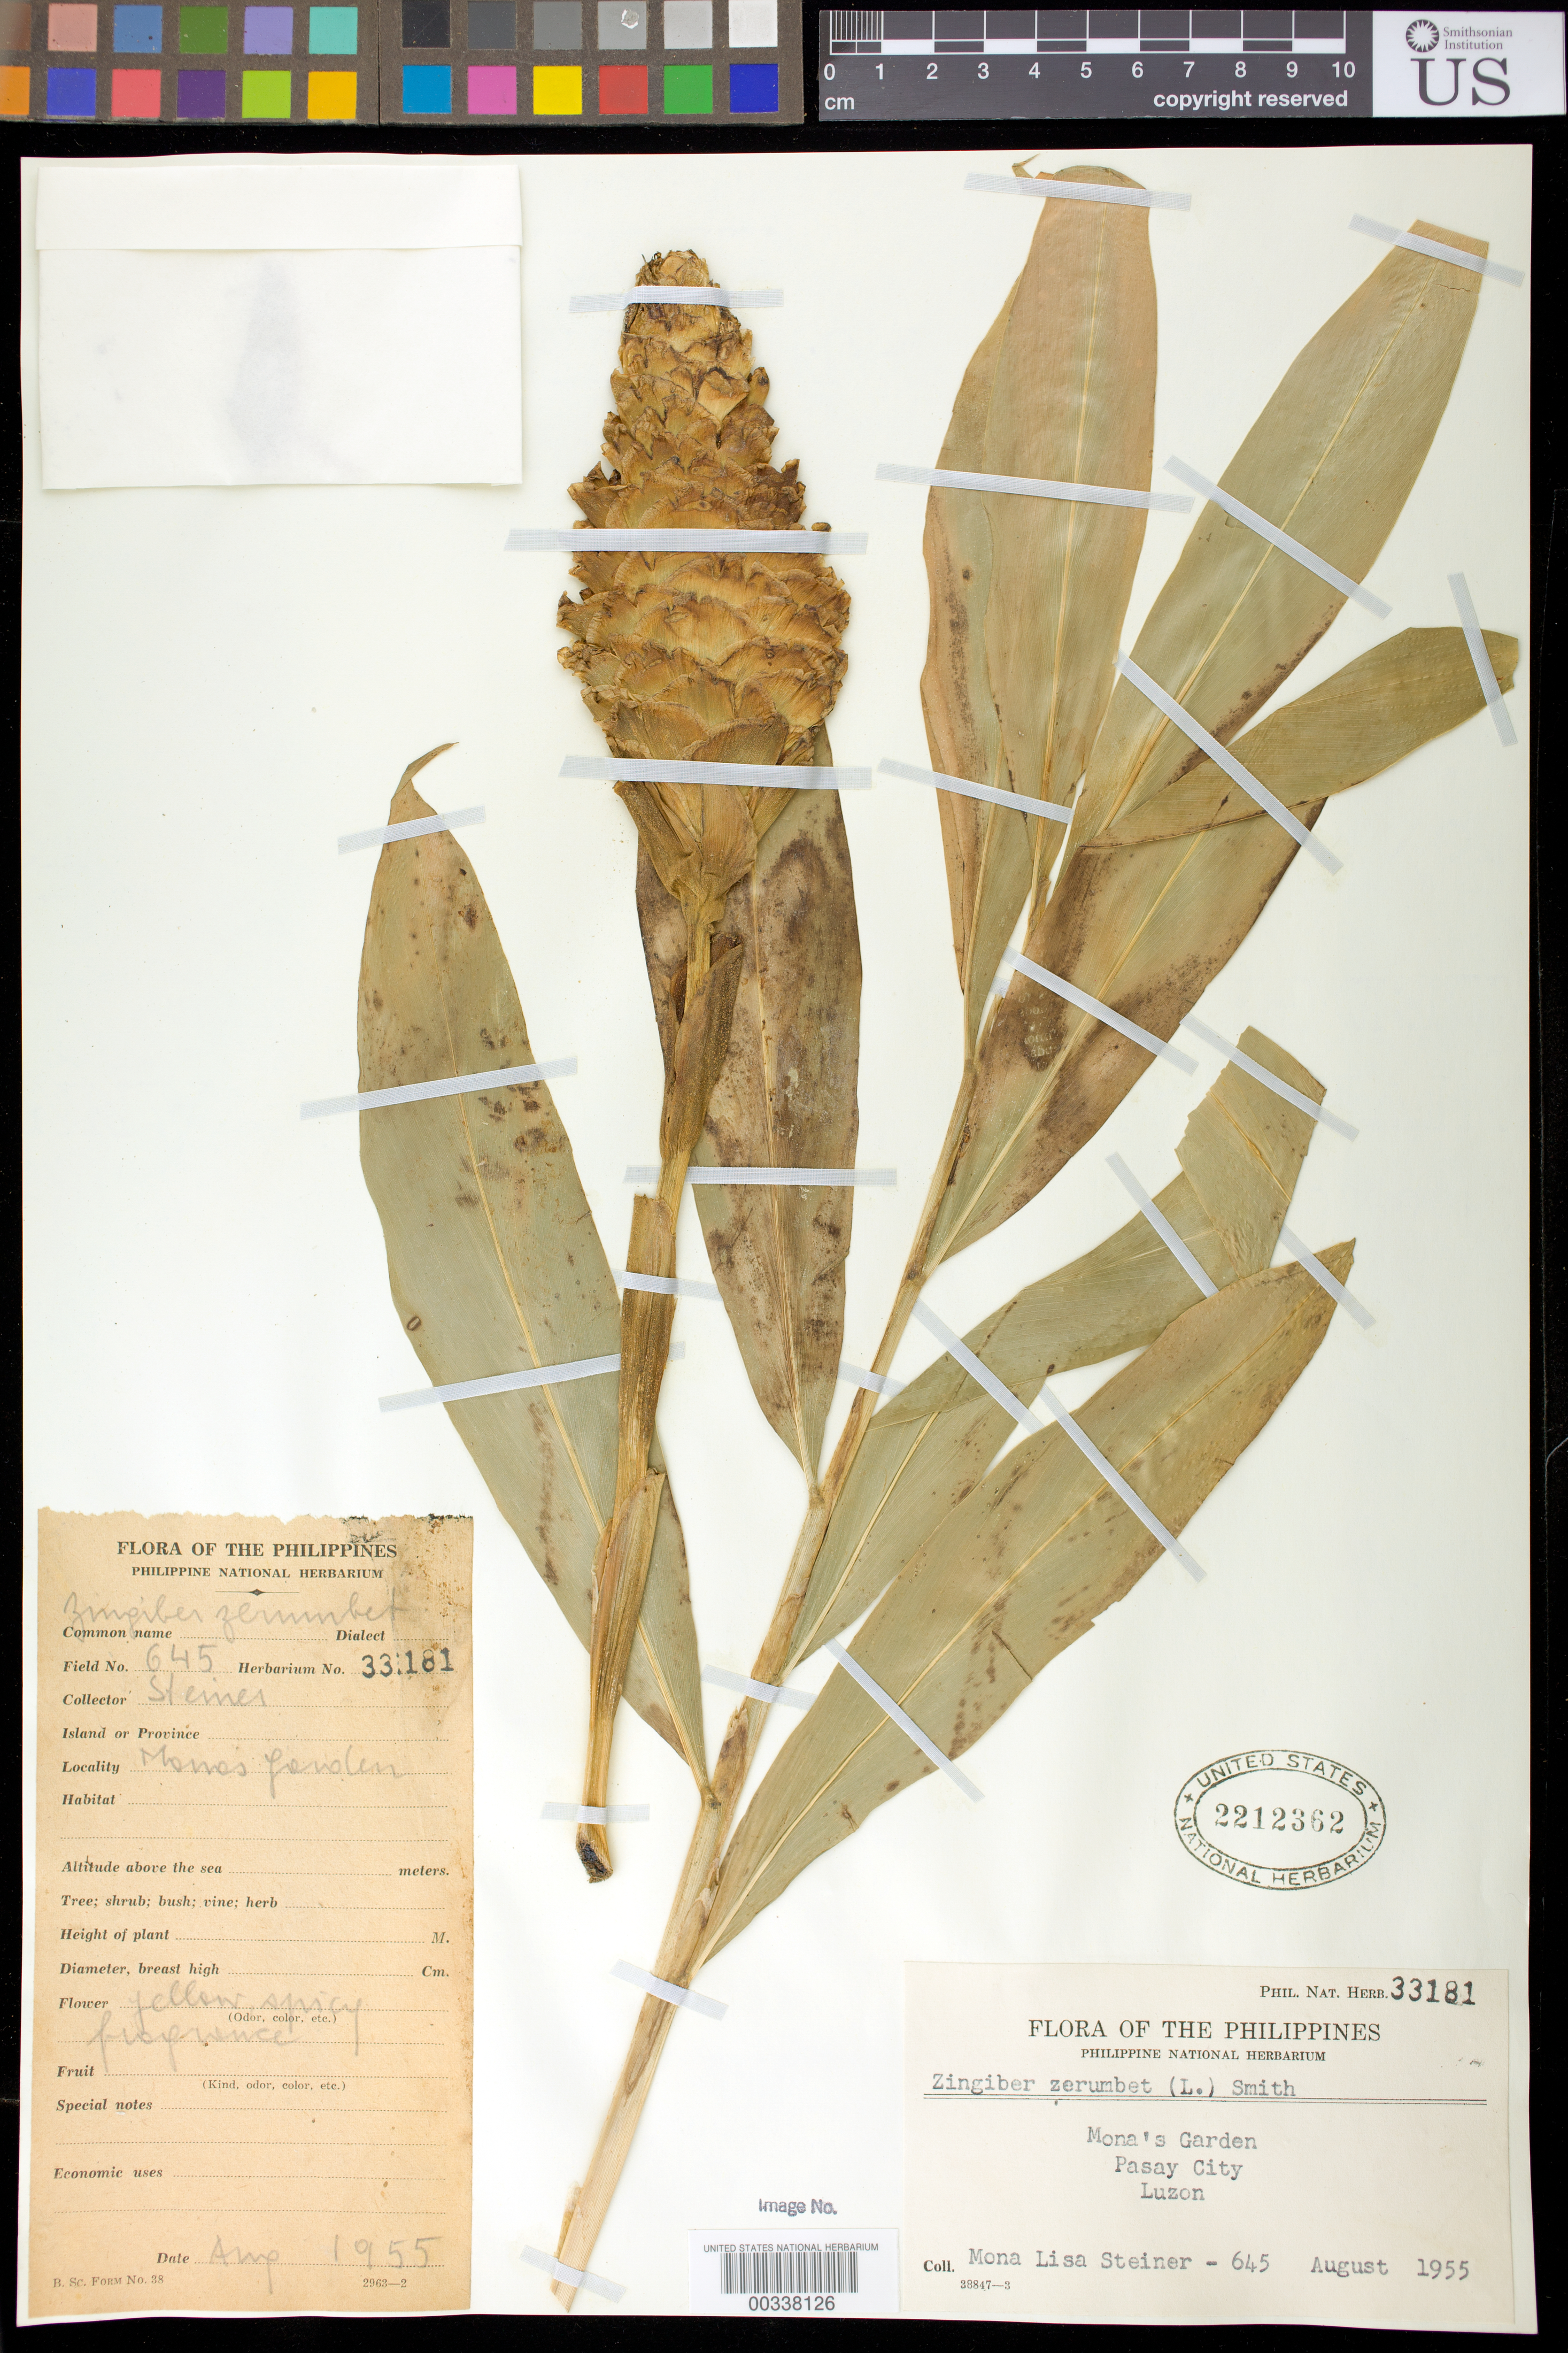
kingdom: Plantae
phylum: Tracheophyta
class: Liliopsida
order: Zingiberales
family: Zingiberaceae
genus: Zingiber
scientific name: Zingiber zerumbet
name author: (L.) Sm.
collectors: M. Steiner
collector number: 645 / Phil. Nat. Herb. 33181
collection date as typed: Aug 1955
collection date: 1955-08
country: Philippines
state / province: National Capital Region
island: Luzon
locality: Mona's garden, pasay city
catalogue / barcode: US 2212362